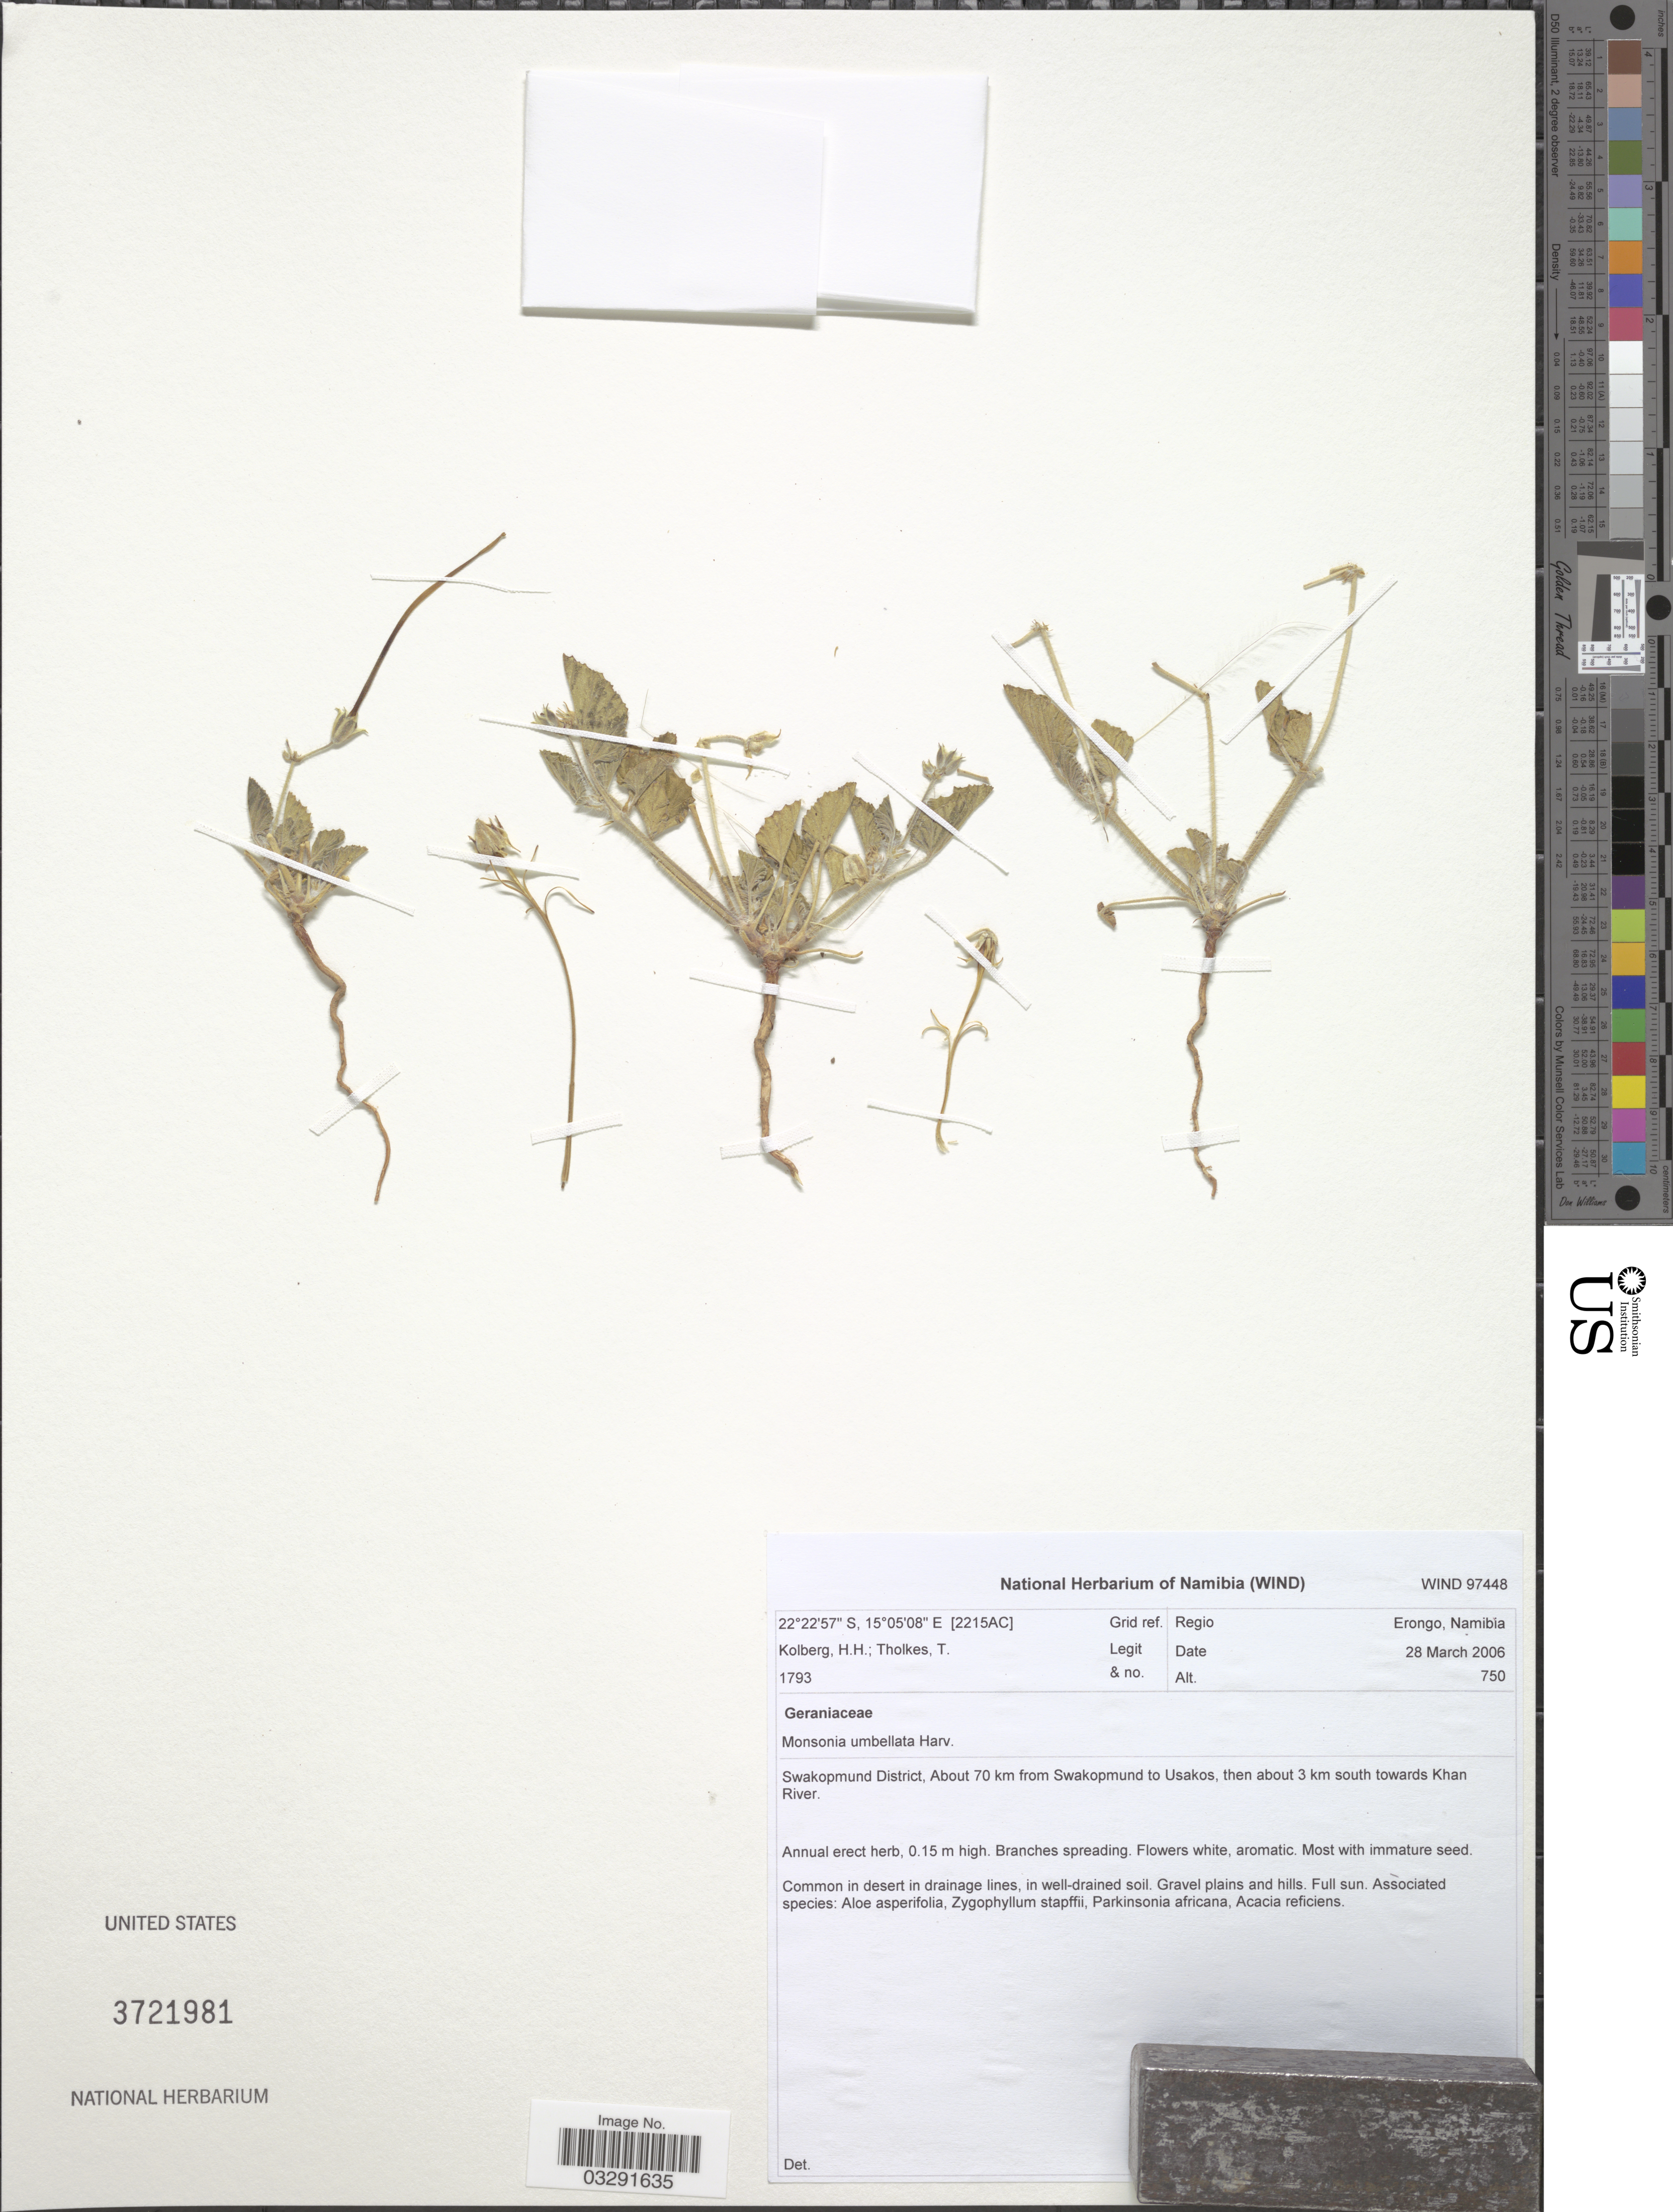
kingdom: Plantae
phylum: Tracheophyta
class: Magnoliopsida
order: Geraniales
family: Geraniaceae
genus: Monsonia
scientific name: Monsonia umbellata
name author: Harv.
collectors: H. H. Kolberg & T. Tholkes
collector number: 1793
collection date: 2006-03-28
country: Namibia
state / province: Erongo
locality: Grid ref. [2215AC]. Regio Erongo, Namibia. Swakopmund District, About 70 km from Swakopmund to Usakos, then about 3 km south towards Khan River.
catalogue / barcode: US 3721981